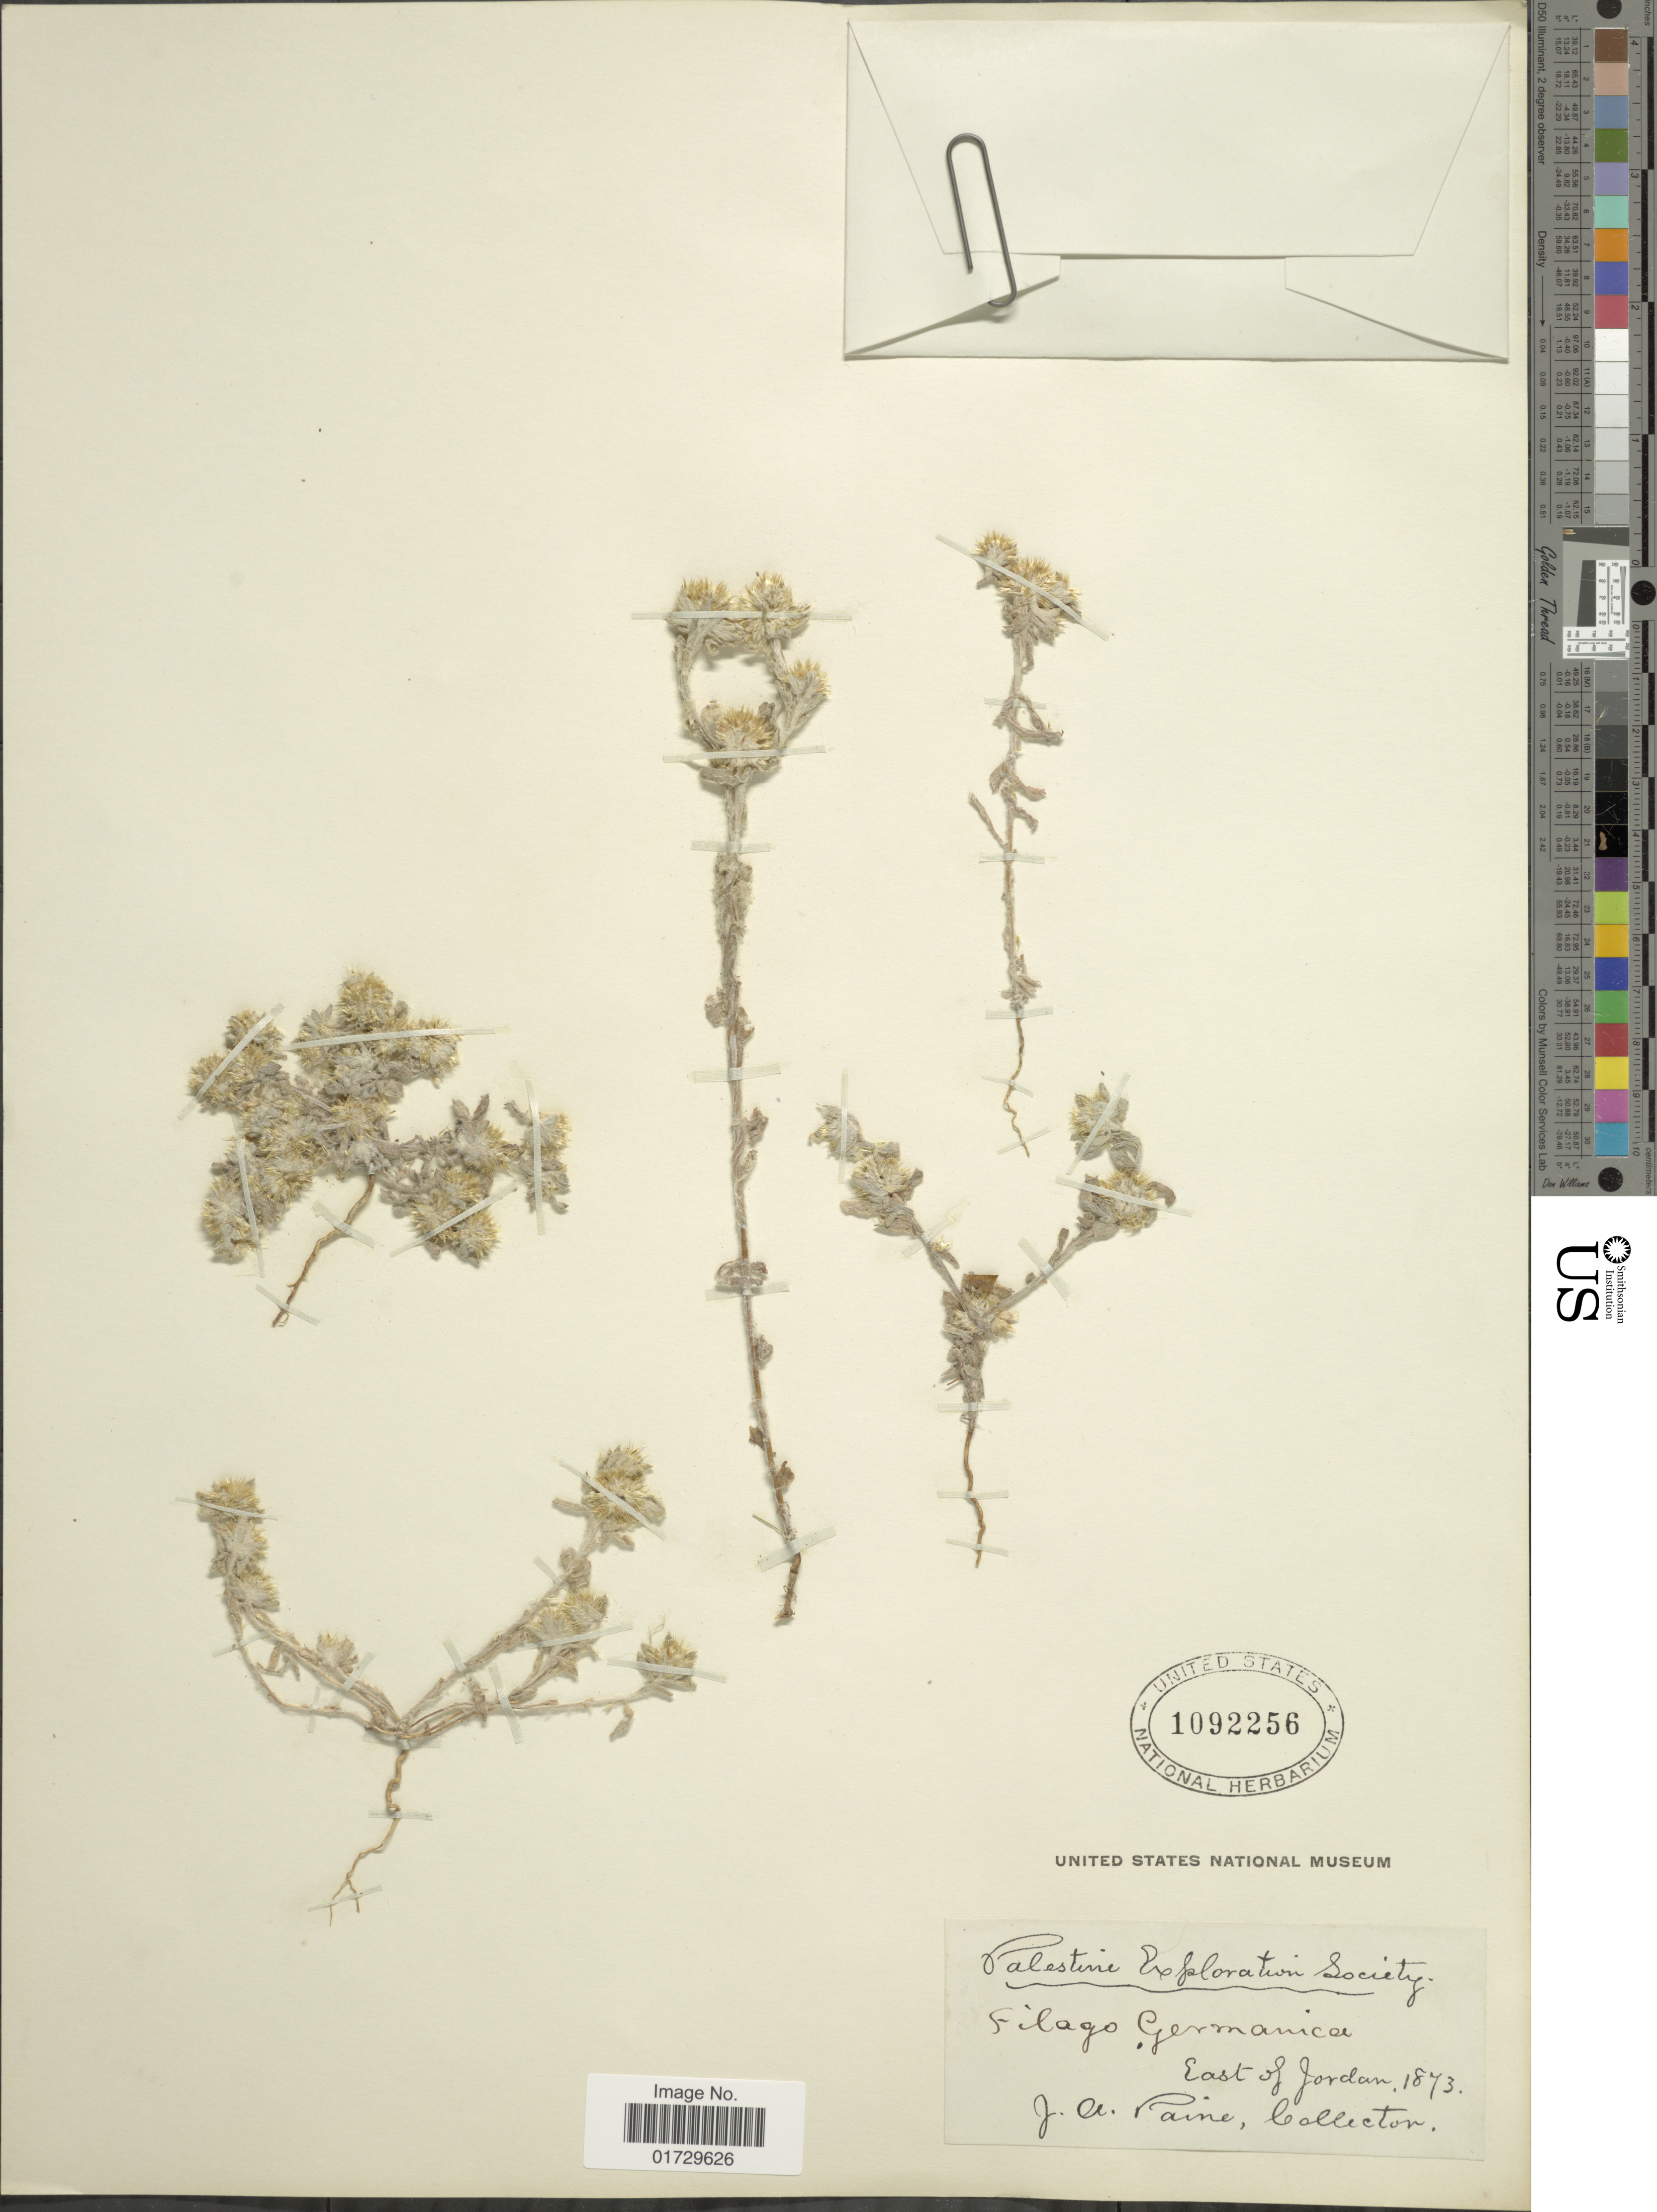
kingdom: Plantae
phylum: Tracheophyta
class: Magnoliopsida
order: Asterales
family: Asteraceae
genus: Filago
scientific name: Filago germanica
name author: (L.) Huds.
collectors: J. A. Paine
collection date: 1873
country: Jordan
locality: Palestine, East of Jordan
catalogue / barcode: US 1092256